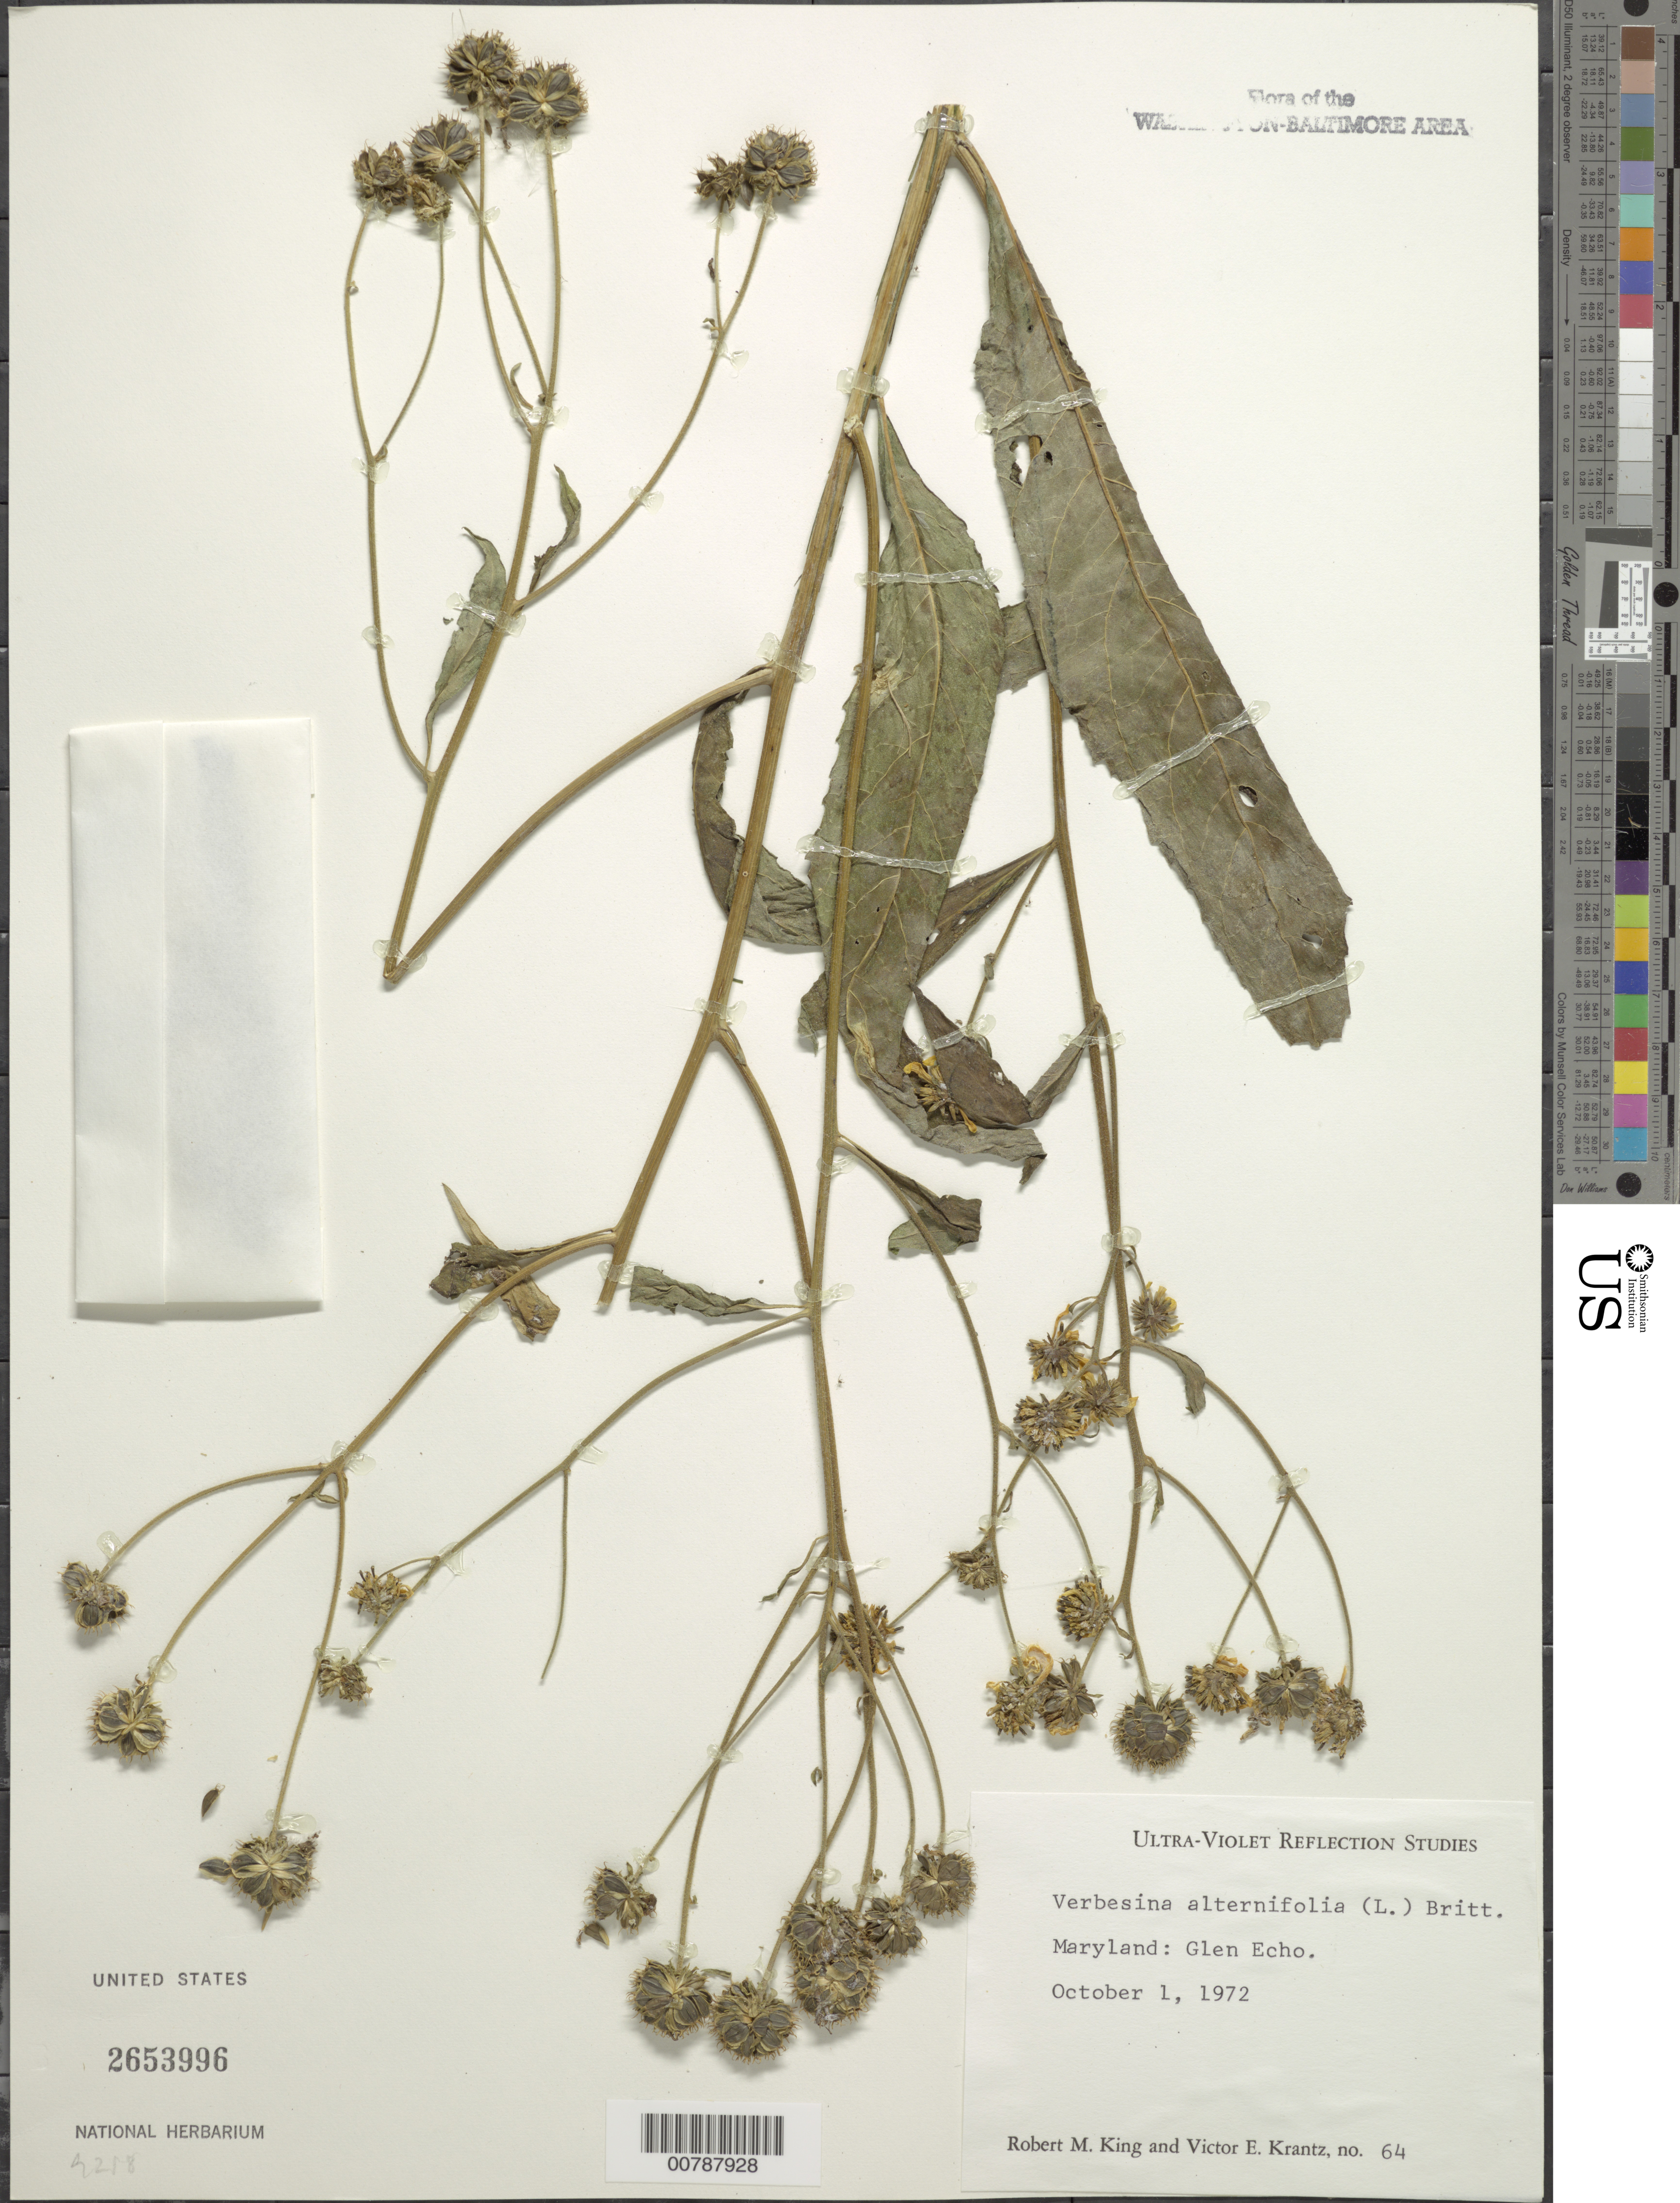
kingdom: Plantae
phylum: Tracheophyta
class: Magnoliopsida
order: Asterales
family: Asteraceae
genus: Verbesina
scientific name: Verbesina alternifolia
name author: (L.) Britton ex Kearney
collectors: R. M. King & V. Krantz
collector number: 64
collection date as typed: -1 Oct 1972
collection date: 1972-10-01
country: United States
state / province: Maryland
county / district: Montgomery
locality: Glen Echo C. & O. Canal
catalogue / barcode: US 2653996